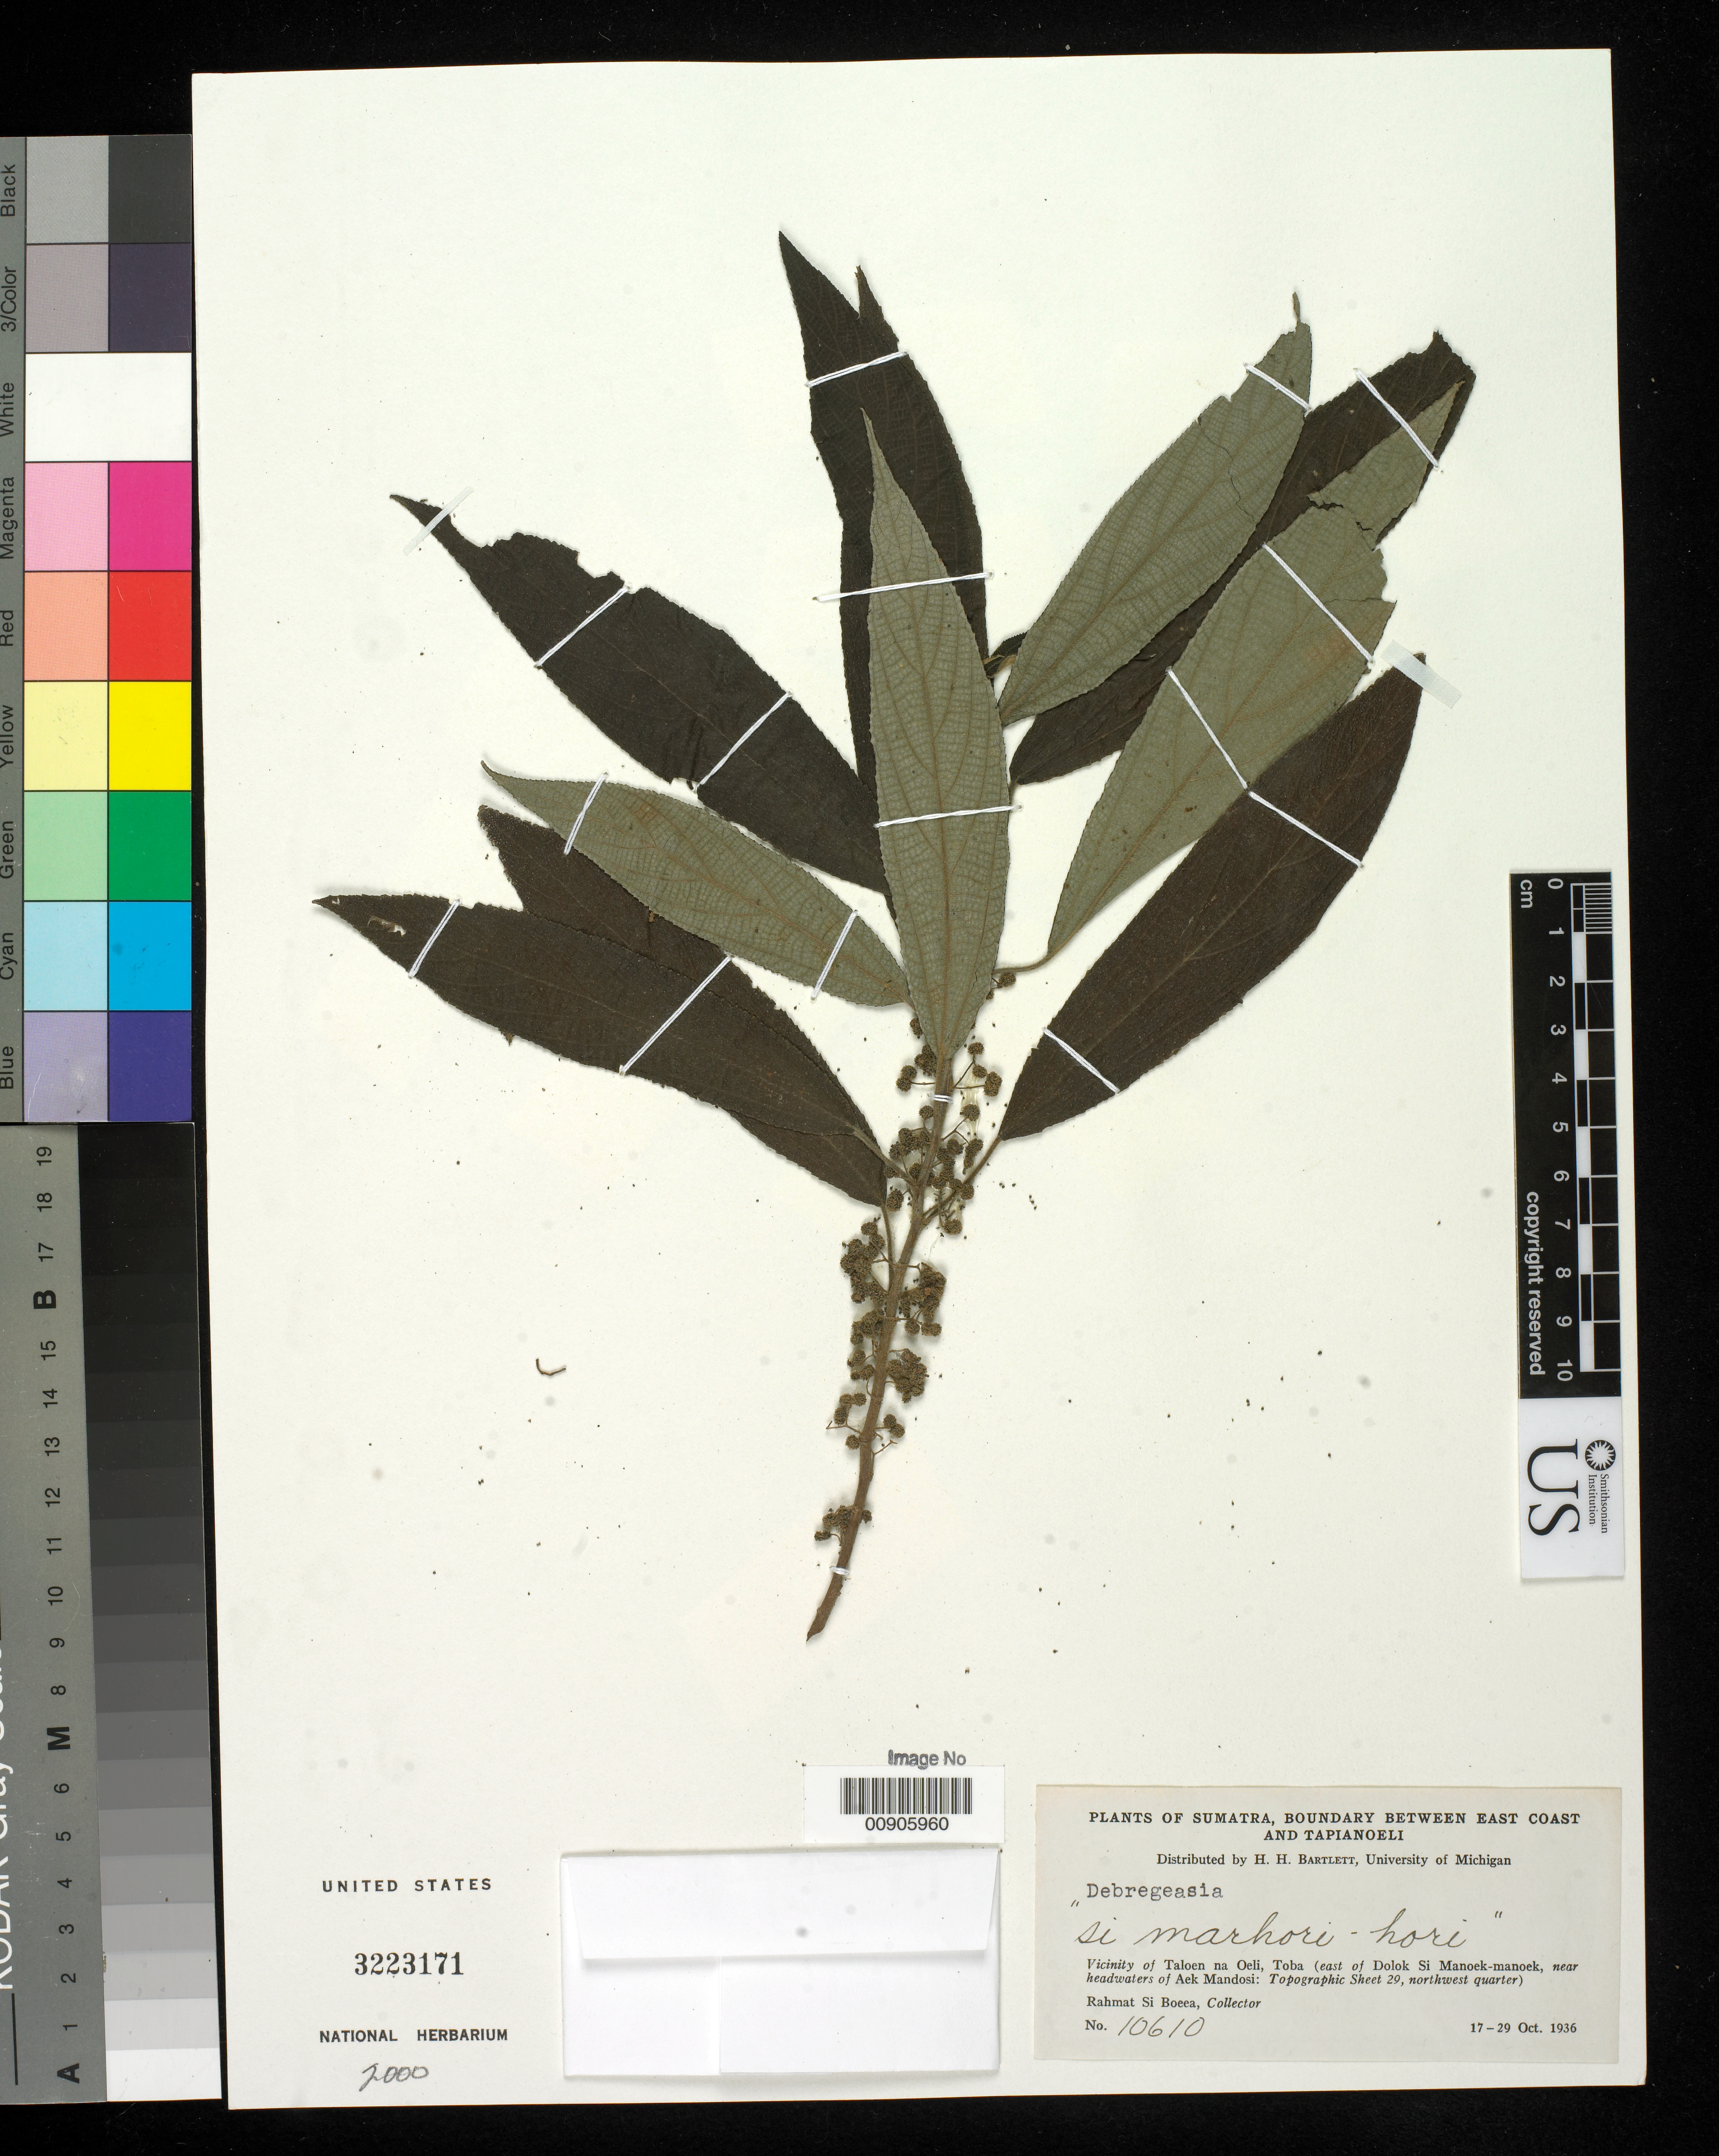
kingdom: Plantae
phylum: Tracheophyta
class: Magnoliopsida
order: Rosales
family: Urticaceae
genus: Debregeasia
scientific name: Debregeasia sp.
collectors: Rahmat Si Boeea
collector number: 10610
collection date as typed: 17 Oct 1936 to 29 Oct 1936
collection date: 1936-10-17/1936-10-29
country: Indonesia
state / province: Sumatra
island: Sumatra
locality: Sumatra, Boundary between East Coast and Tapianoeli. Vicinity of Taloen na Oeli, Toba (east of Dolok Si Manoek-manoek, near headwaters of Aek Mandosi: Topographic Sheet 29, northwest quarter)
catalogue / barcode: US 3223171